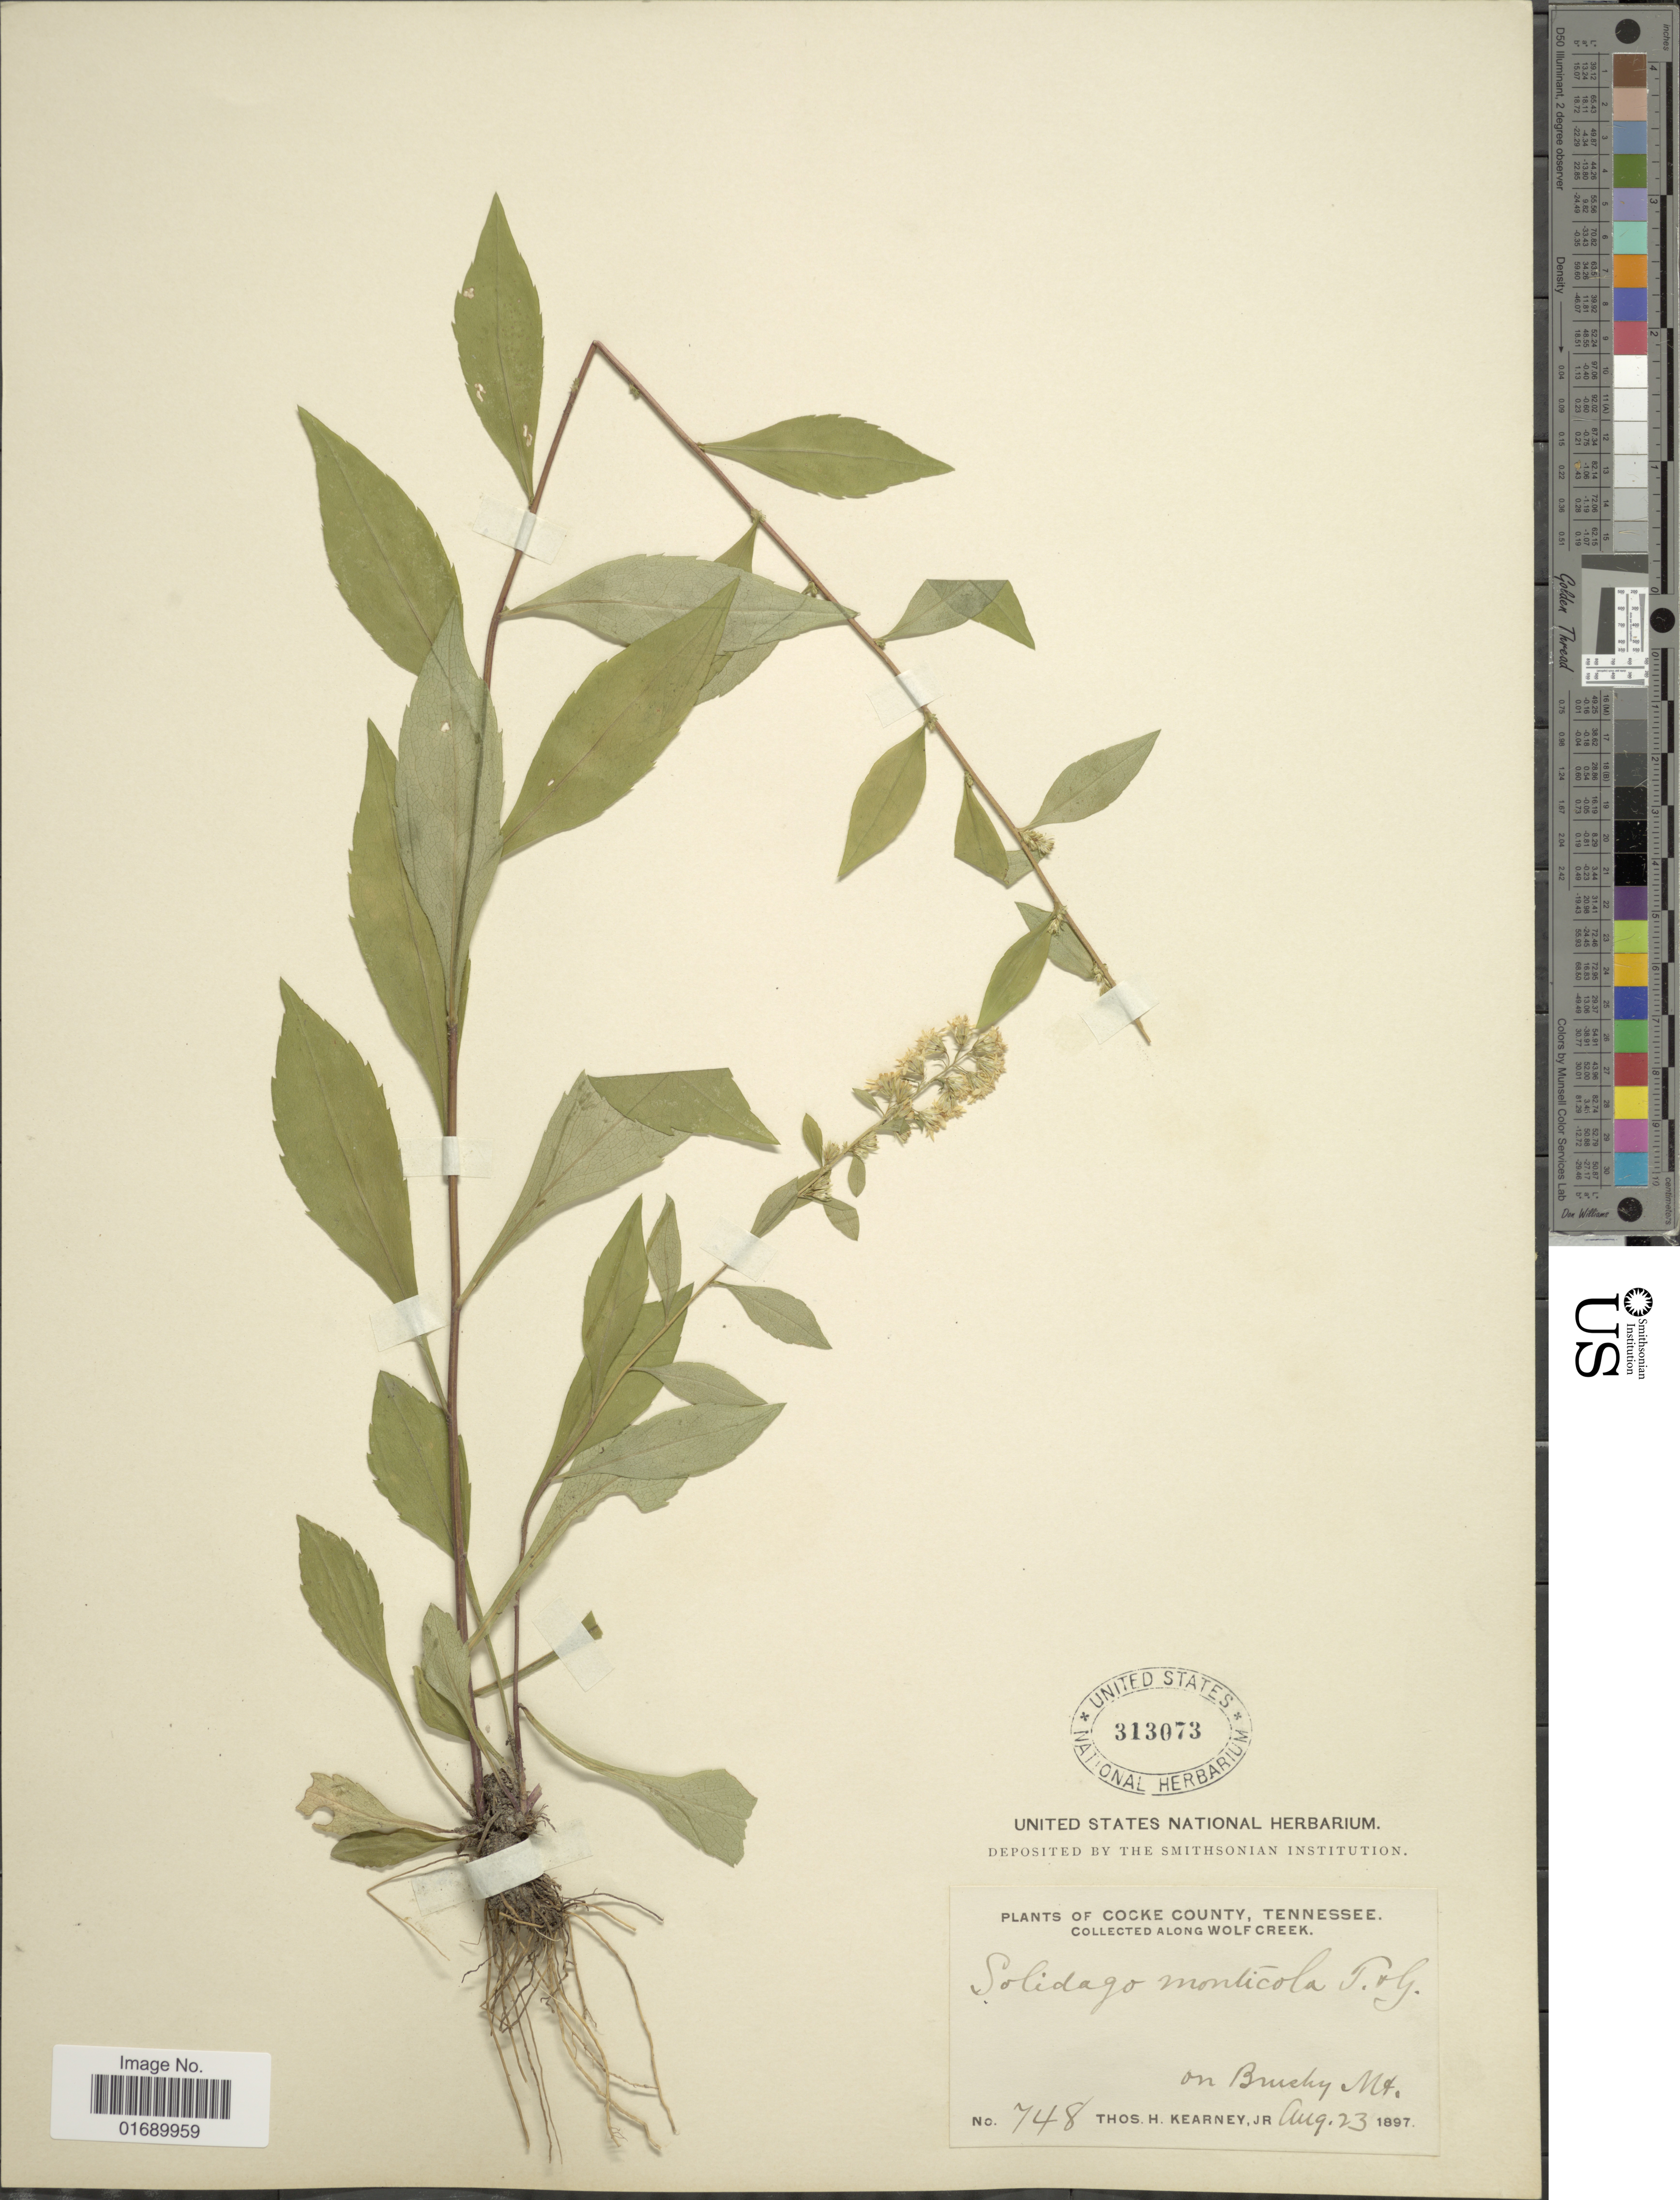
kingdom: Plantae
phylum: Tracheophyta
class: Magnoliopsida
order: Asterales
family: Asteraceae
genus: Solidago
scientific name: Solidago roanensis var. monticola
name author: (Torr. & A. Gray) Fernald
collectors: T. H. Kearney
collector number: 748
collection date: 1897-08-23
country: United States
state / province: Tennessee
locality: Cocke County, along Wolf Creek, on Brushy Mt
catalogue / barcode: US 313073